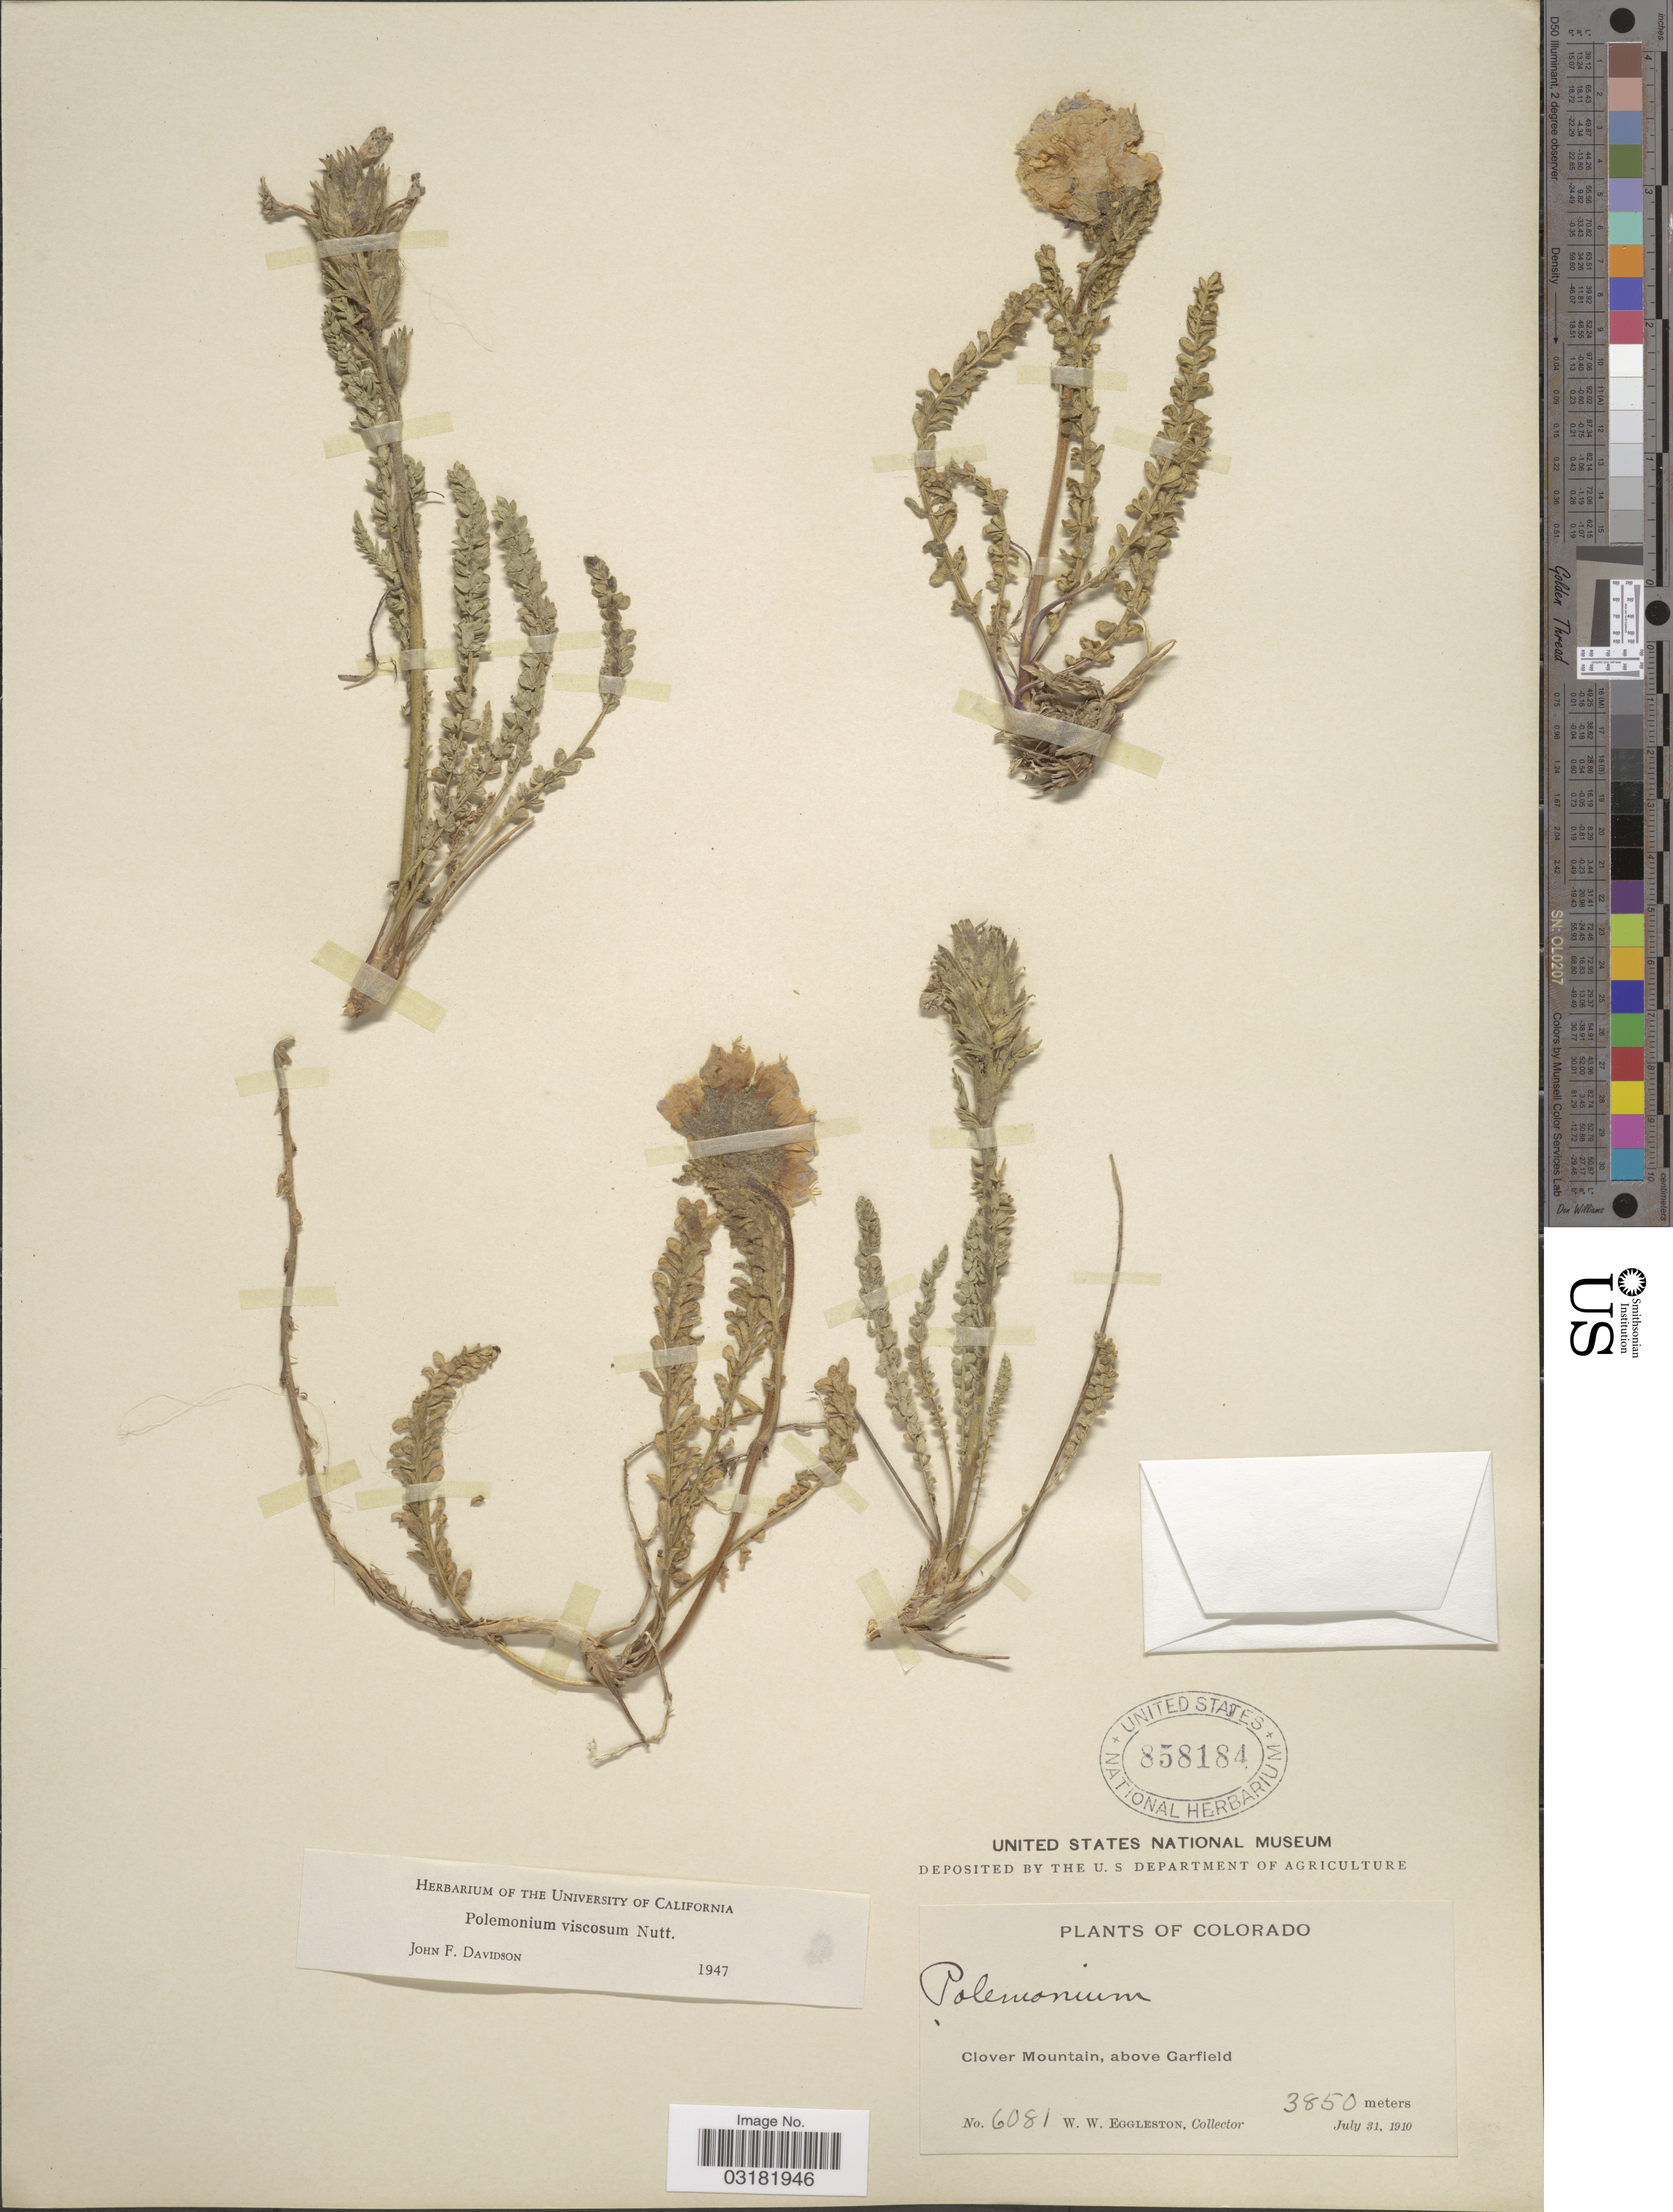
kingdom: Plantae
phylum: Tracheophyta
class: Magnoliopsida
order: Ericales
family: Polemoniaceae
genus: Polemonium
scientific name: Polemonium viscosum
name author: Nutt.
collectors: W. W. Eggleston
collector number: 6081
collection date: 1910-07-31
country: United States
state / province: Colorado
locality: Clover Mountain, above Garfield.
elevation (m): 3850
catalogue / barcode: US 858184